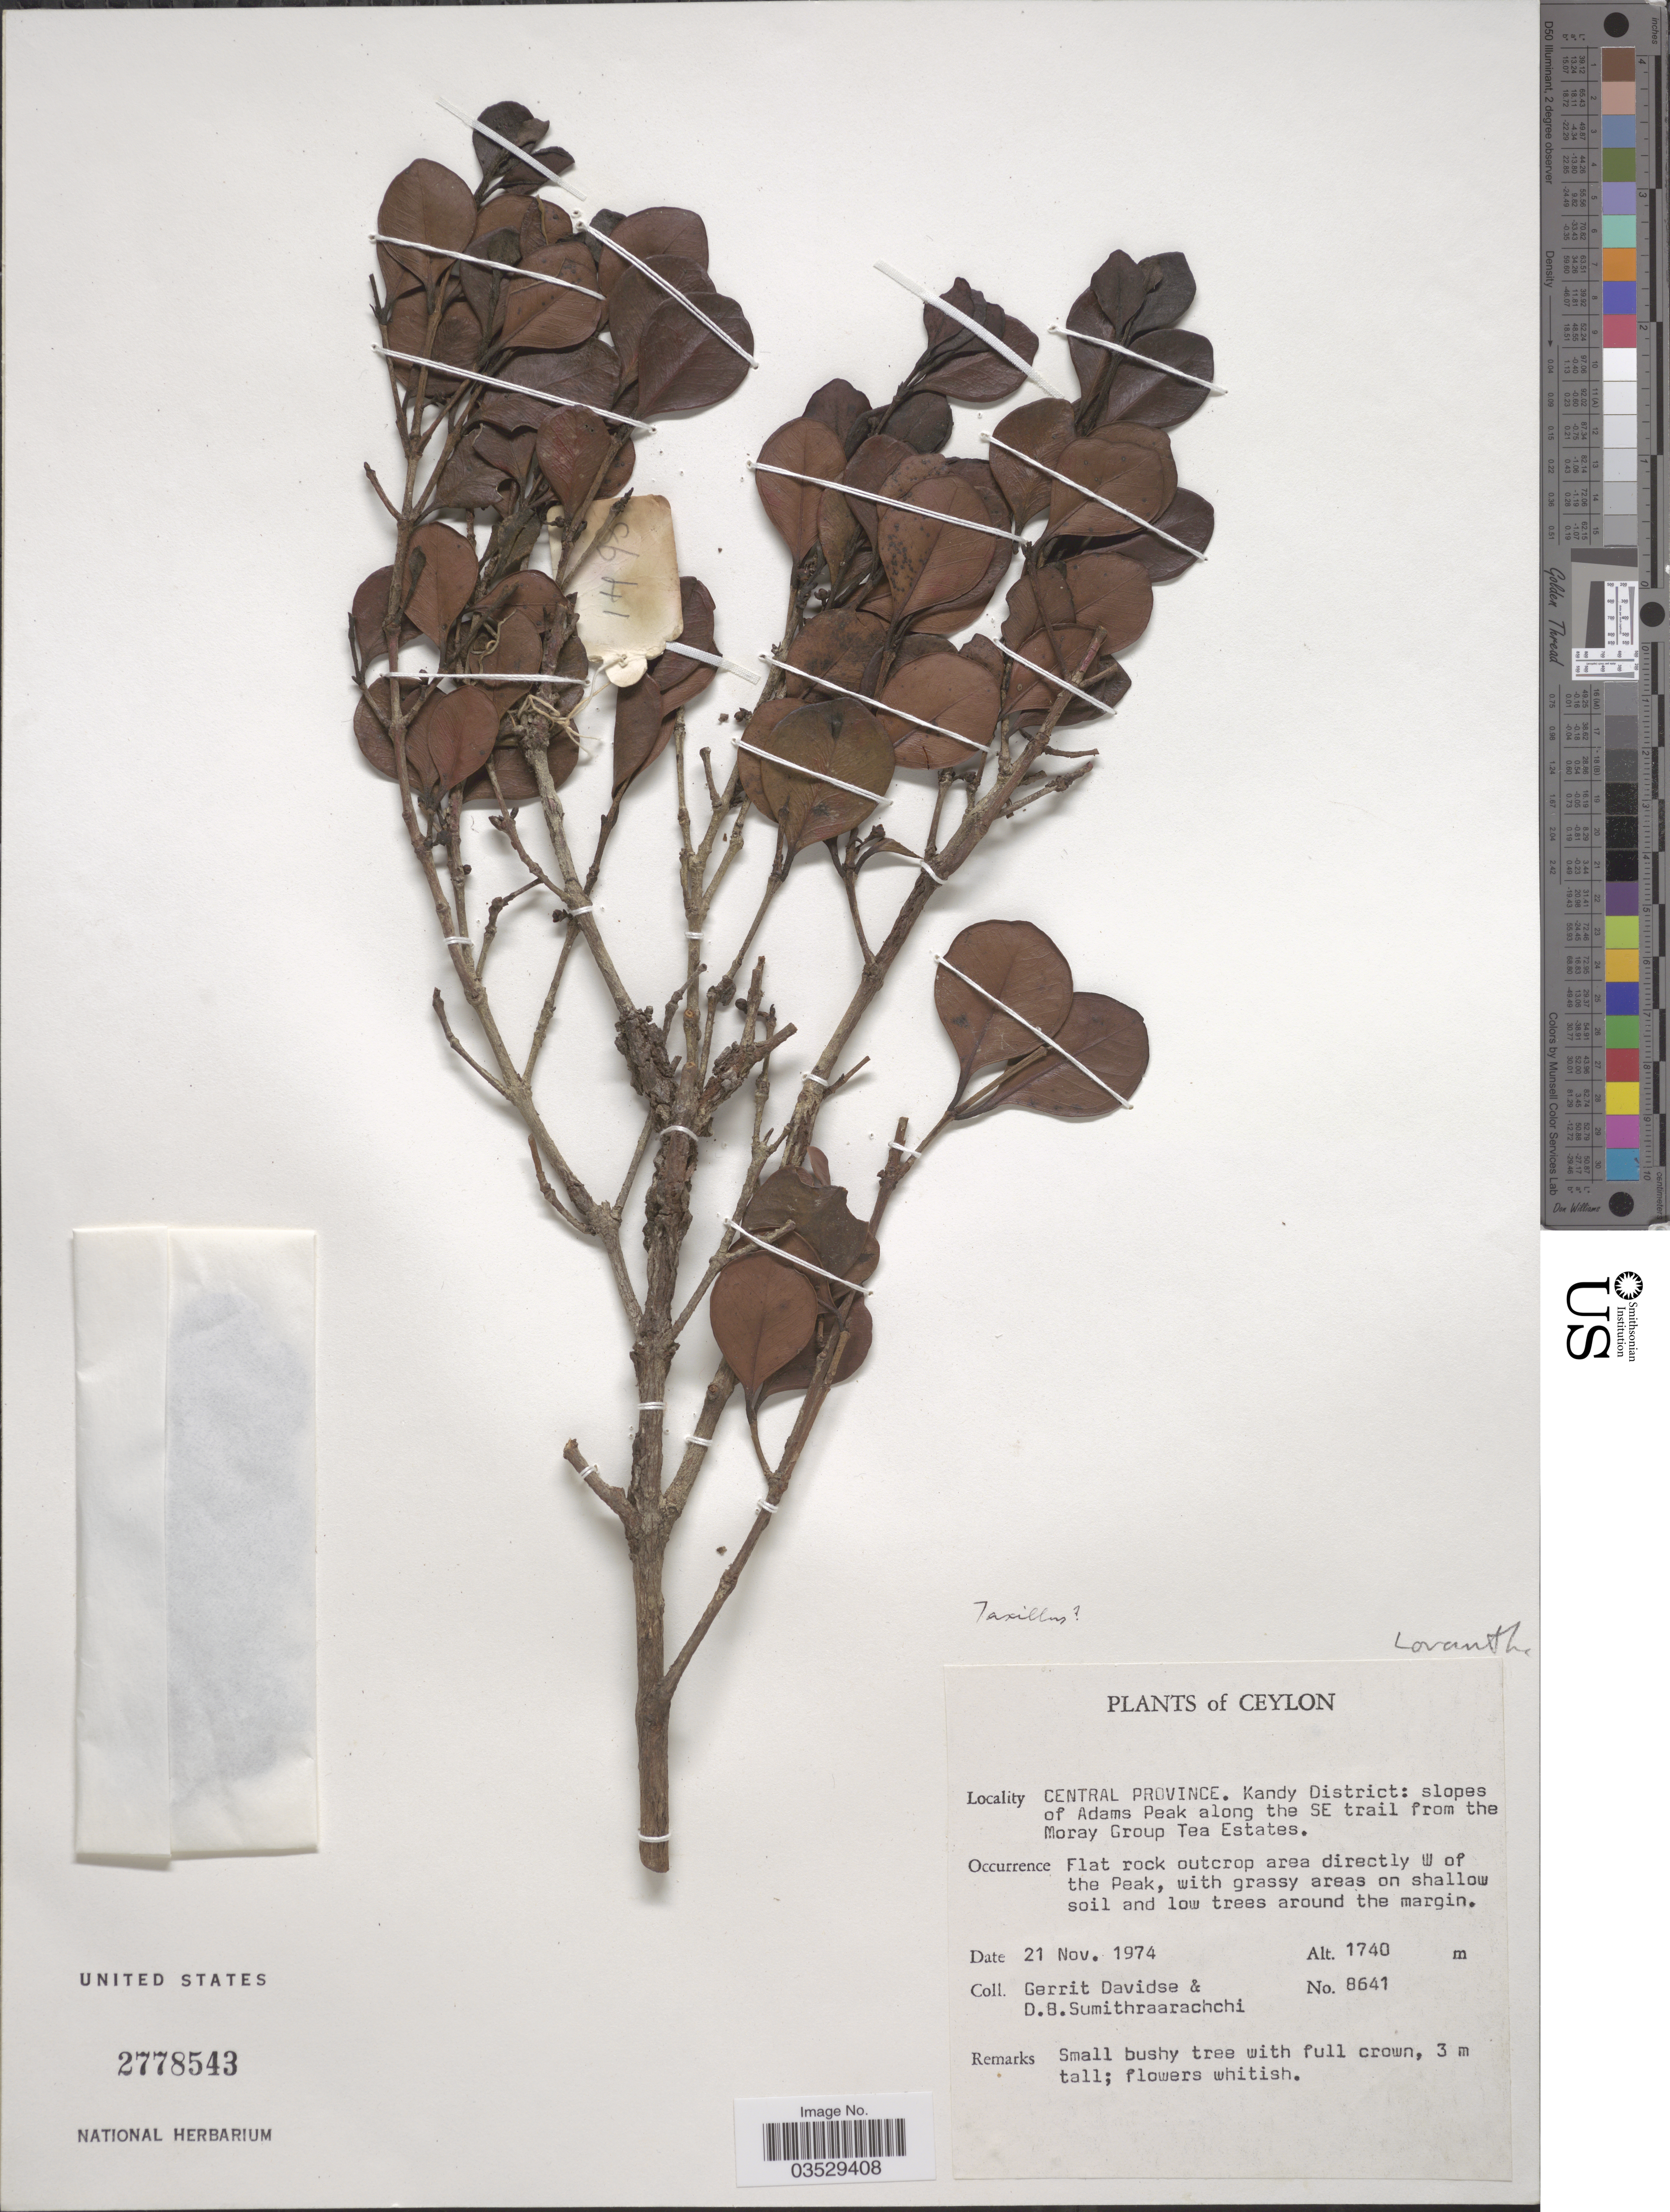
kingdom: Plantae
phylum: Tracheophyta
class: Magnoliopsida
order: Santalales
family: Loranthaceae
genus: Taxillus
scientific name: Taxillus sp.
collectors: G. Davidse & D. B. Sumithraarachchi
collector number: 8641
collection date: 1974-11-21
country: Sri Lanka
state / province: Central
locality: Ceylon. Kandy District: slopes of Adams Peak along the SE trail from the Moray Group Tea Estates. Flat rock outcrop area directly W of the Peak.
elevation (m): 1740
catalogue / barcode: US 2778543